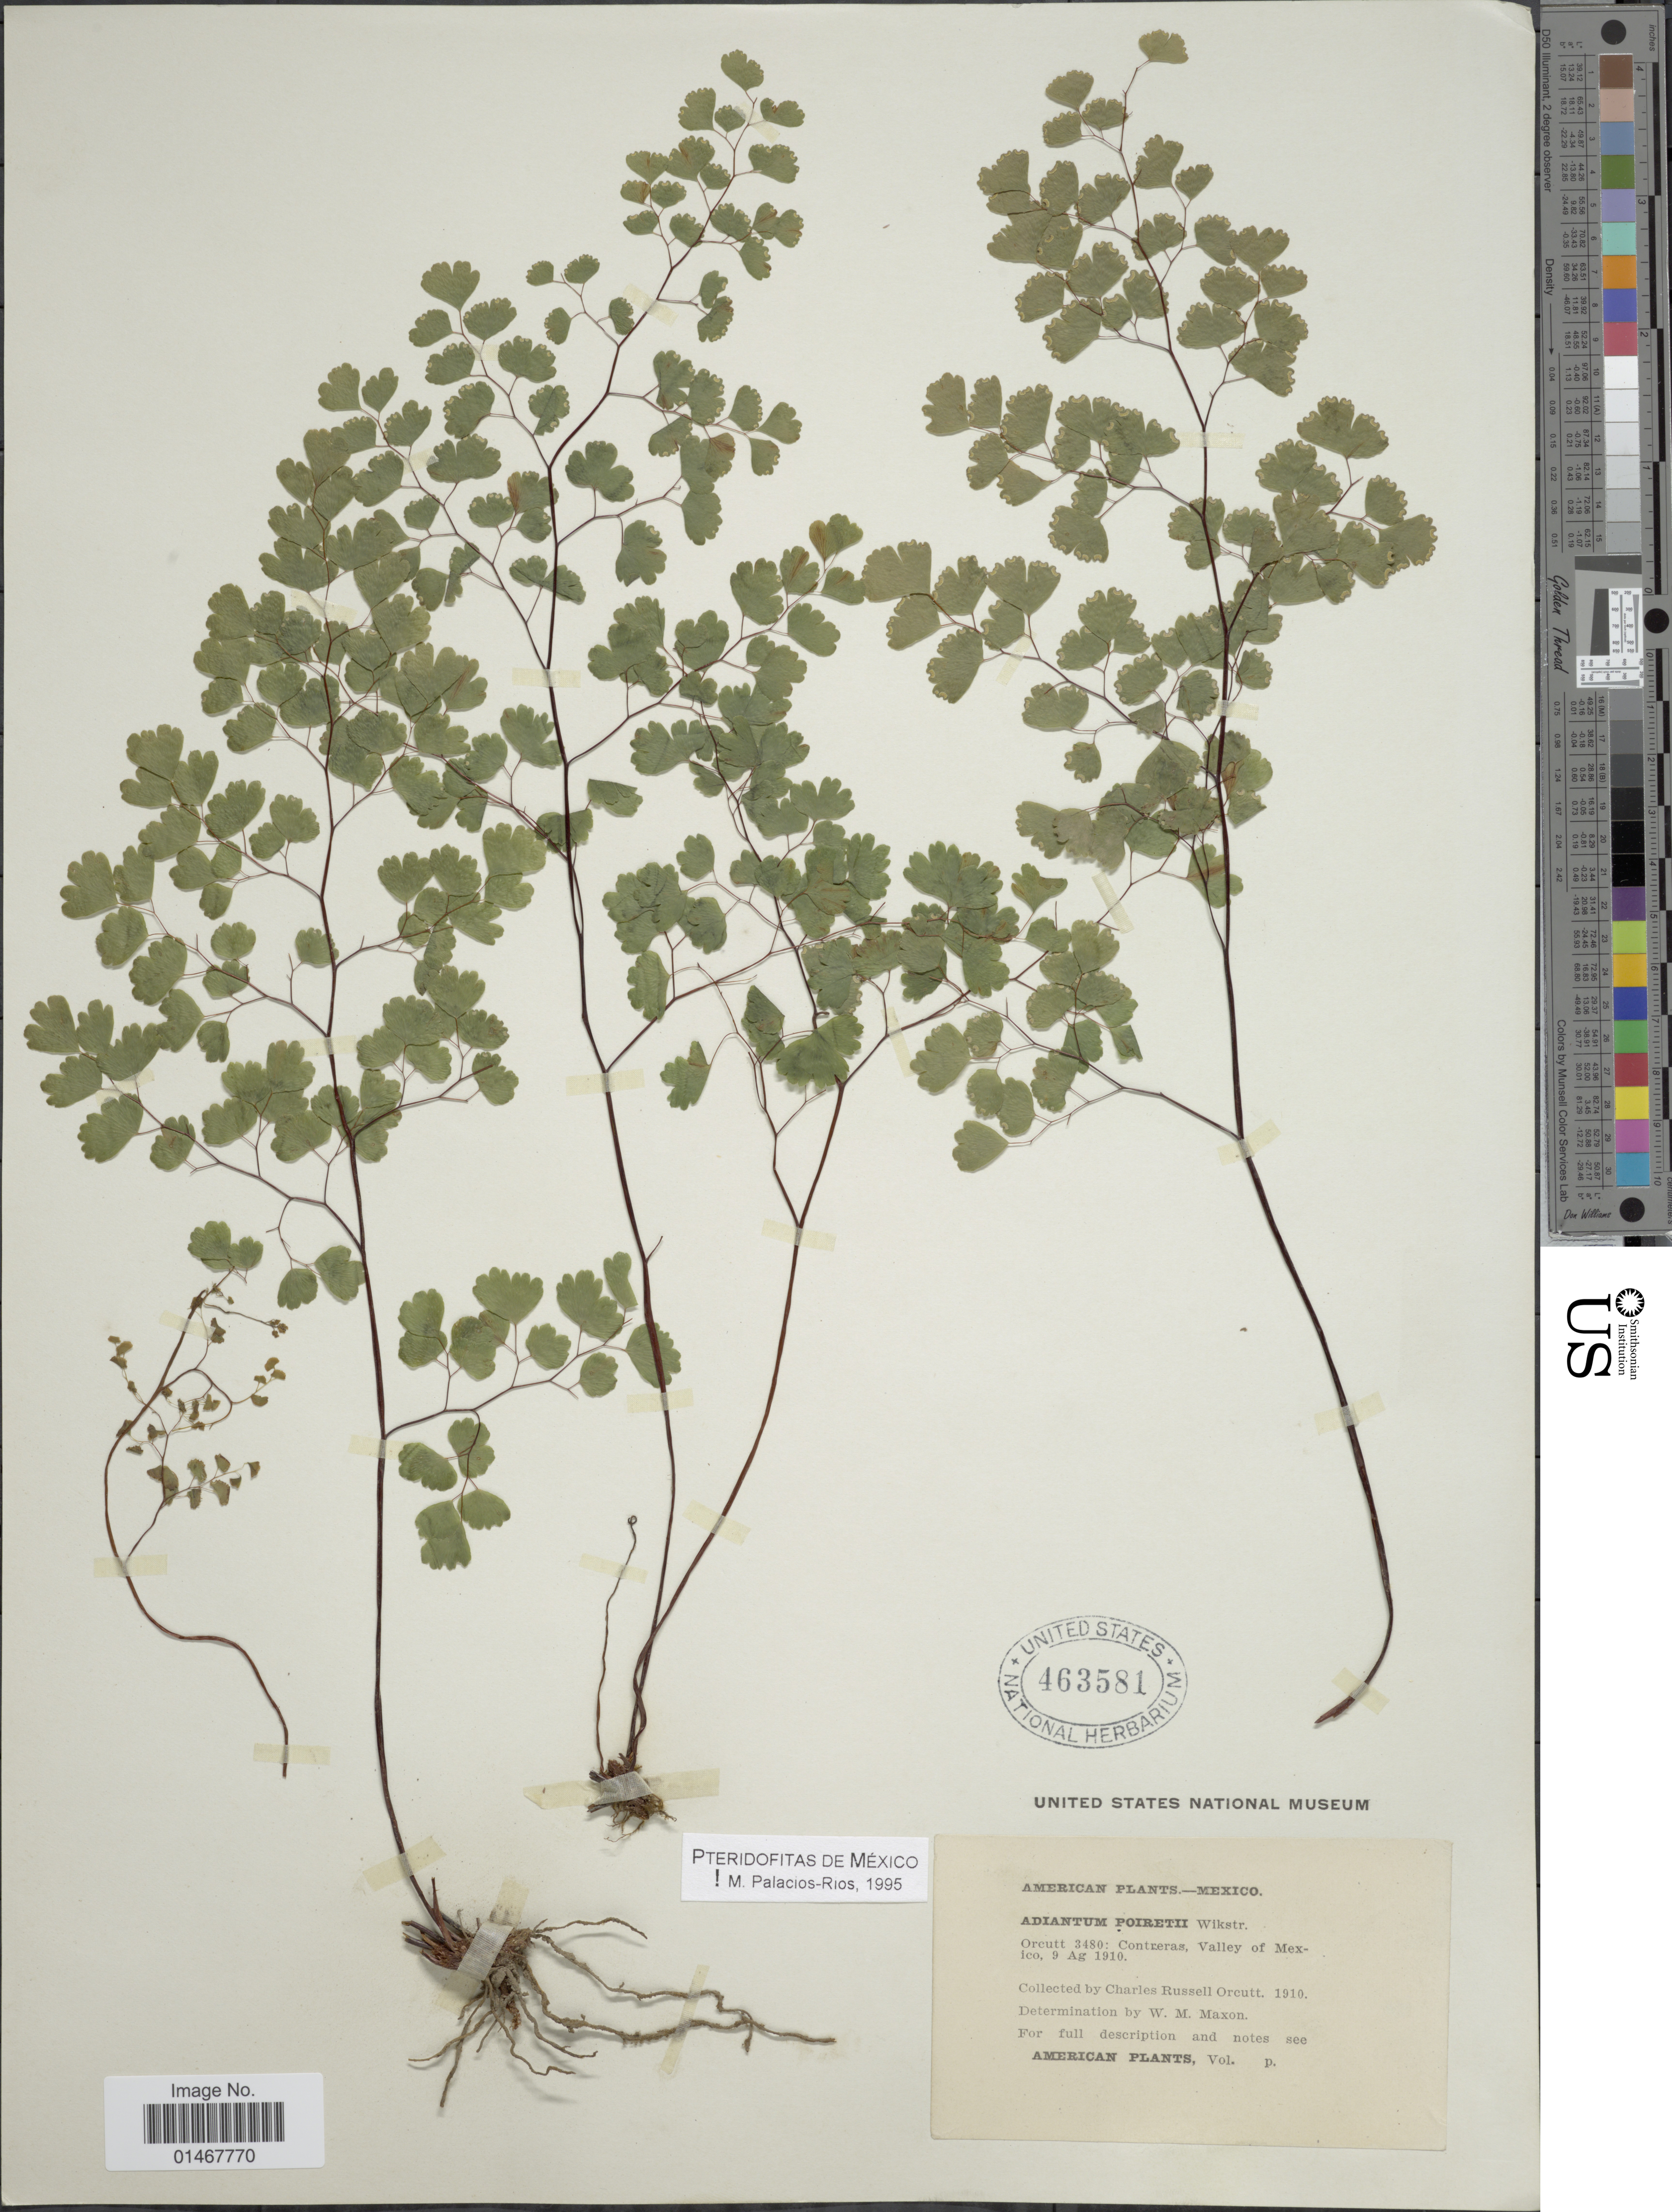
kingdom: Plantae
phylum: Tracheophyta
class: Polypodiopsida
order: Polypodiales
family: Pteridaceae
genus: Adiantum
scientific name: Adiantum poiretii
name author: Wikstr.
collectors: C. R. Orcutt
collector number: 3480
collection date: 1910-08-09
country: Mexico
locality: Contreras, Valley of Mexico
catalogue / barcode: US 463581